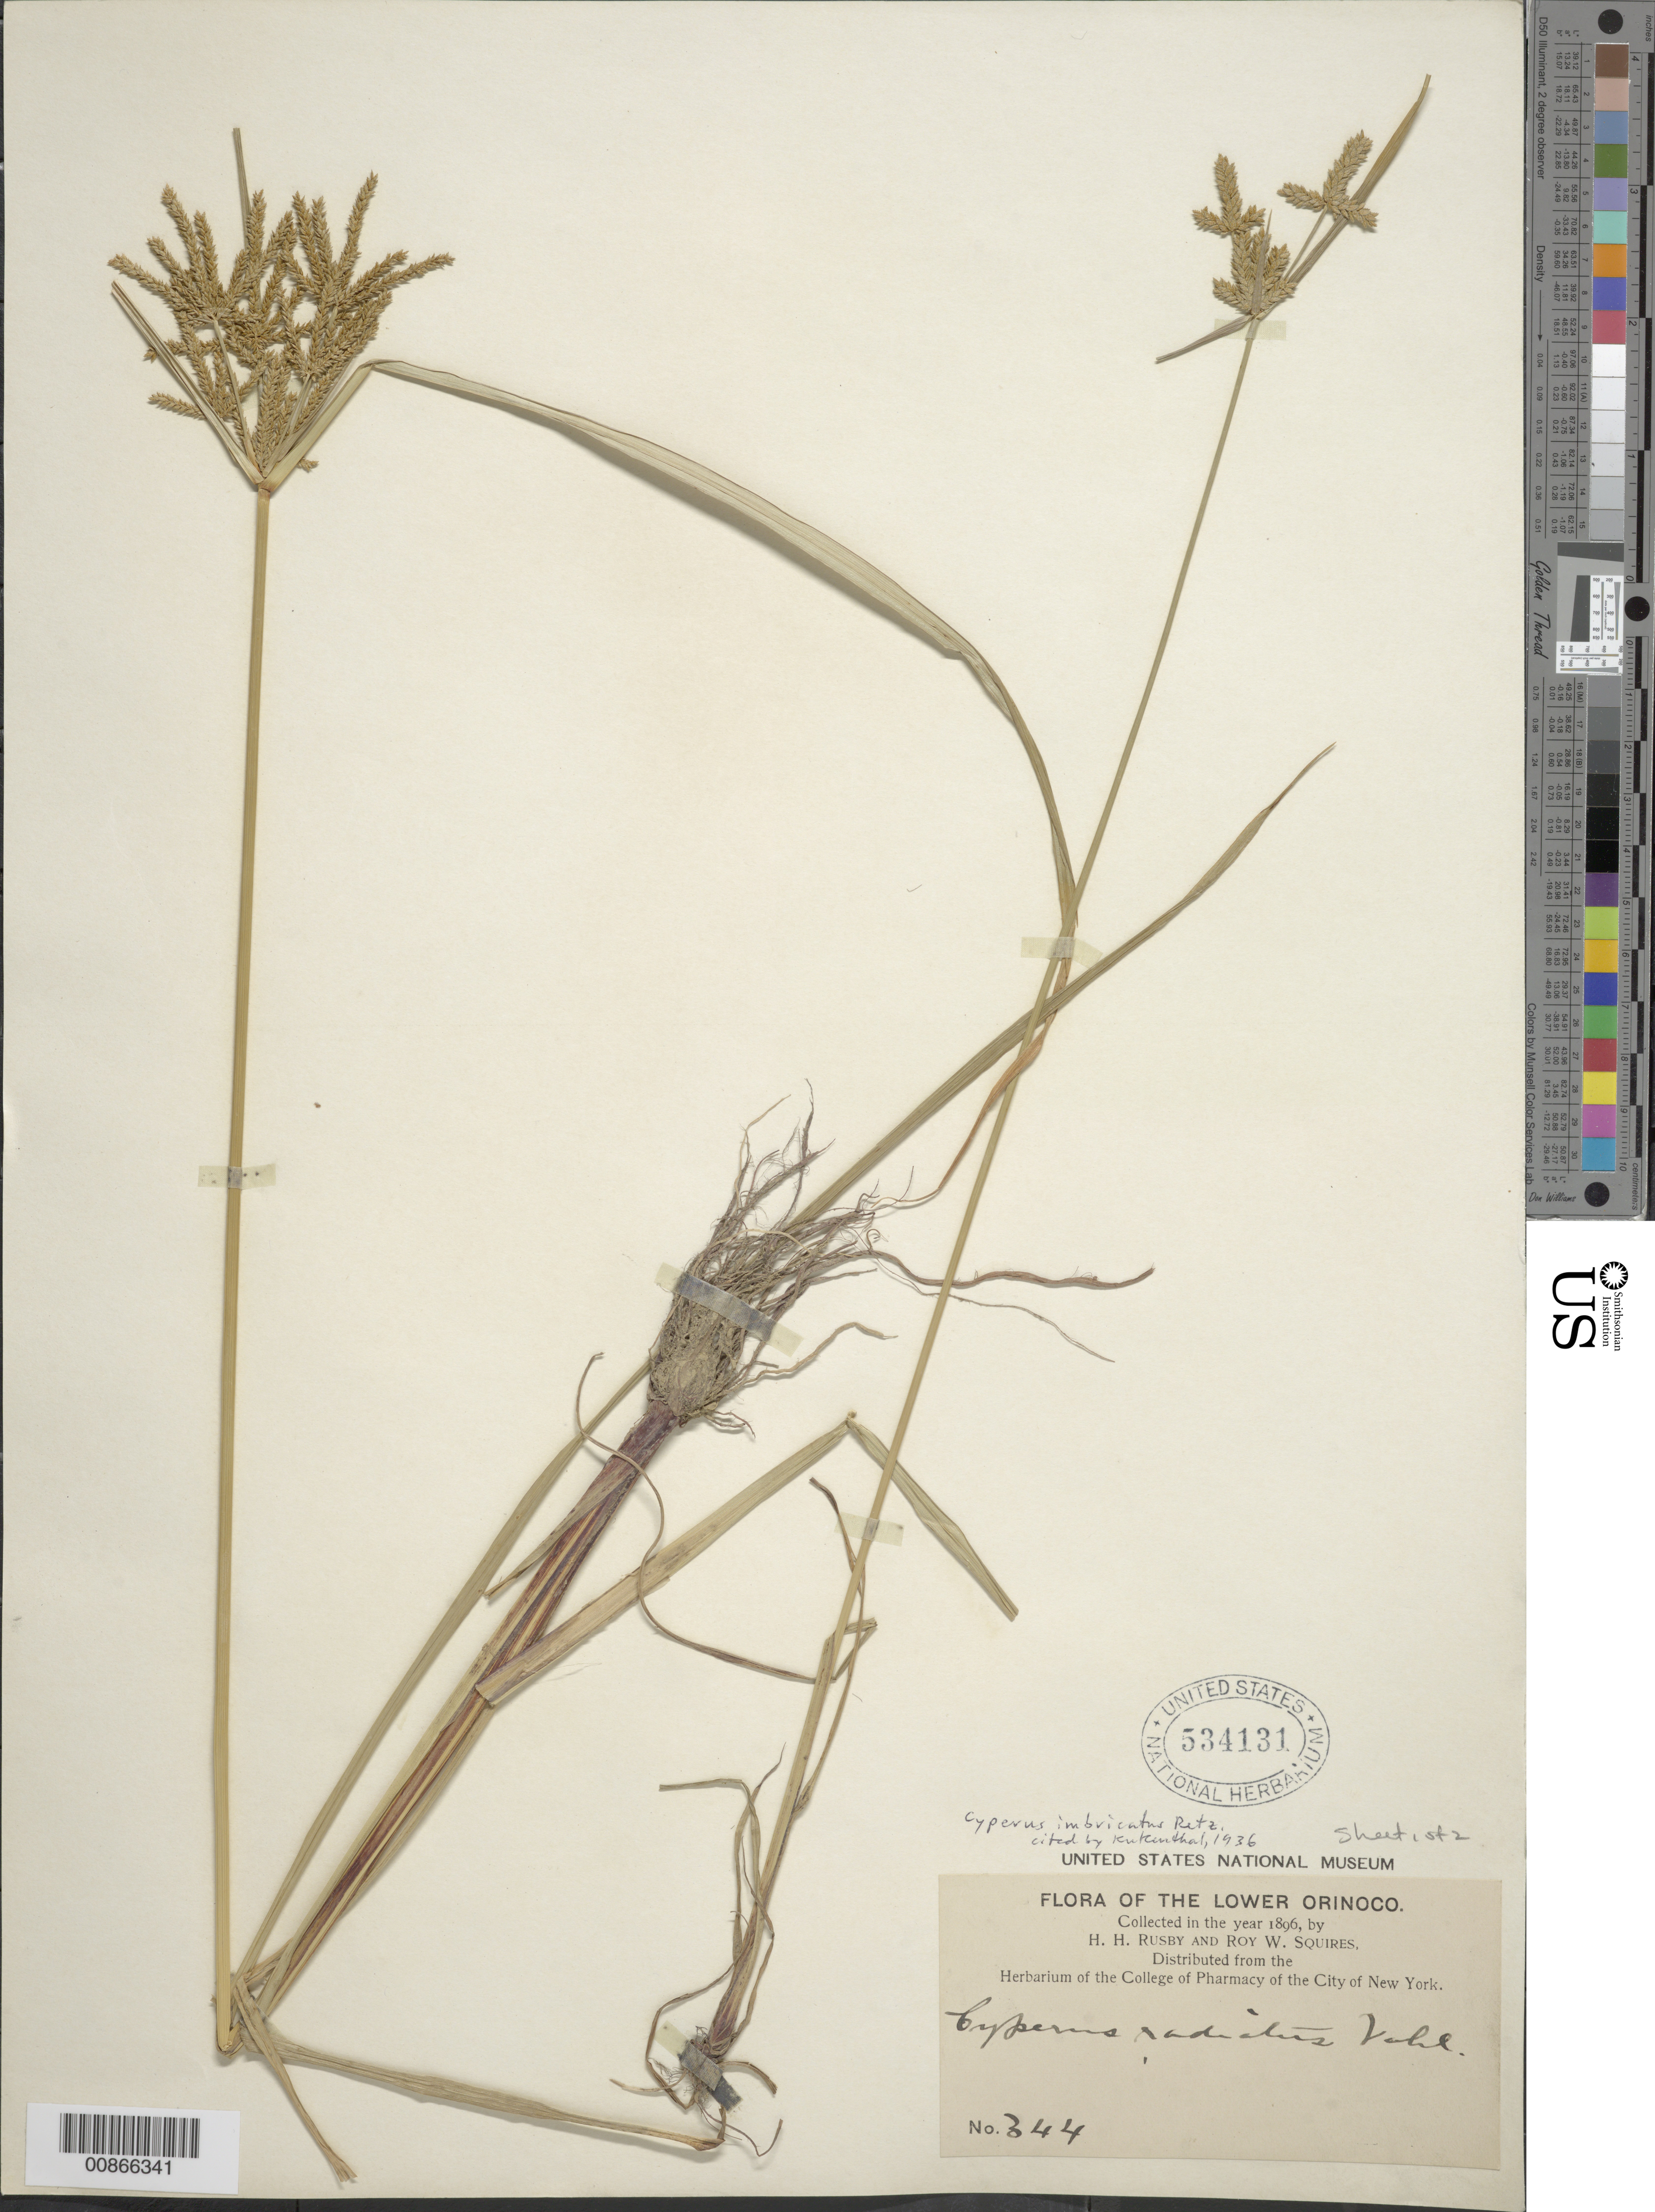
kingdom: Plantae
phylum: Tracheophyta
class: Liliopsida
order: Poales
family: Cyperaceae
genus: Cyperus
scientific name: Cyperus imbricatus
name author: Retz.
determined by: Kükenthal, G.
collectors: H. H. Rusby & R. Squires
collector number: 344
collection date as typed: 1896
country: Venezuela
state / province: Delta Amacuro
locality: Lower Orinoco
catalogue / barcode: US 534131